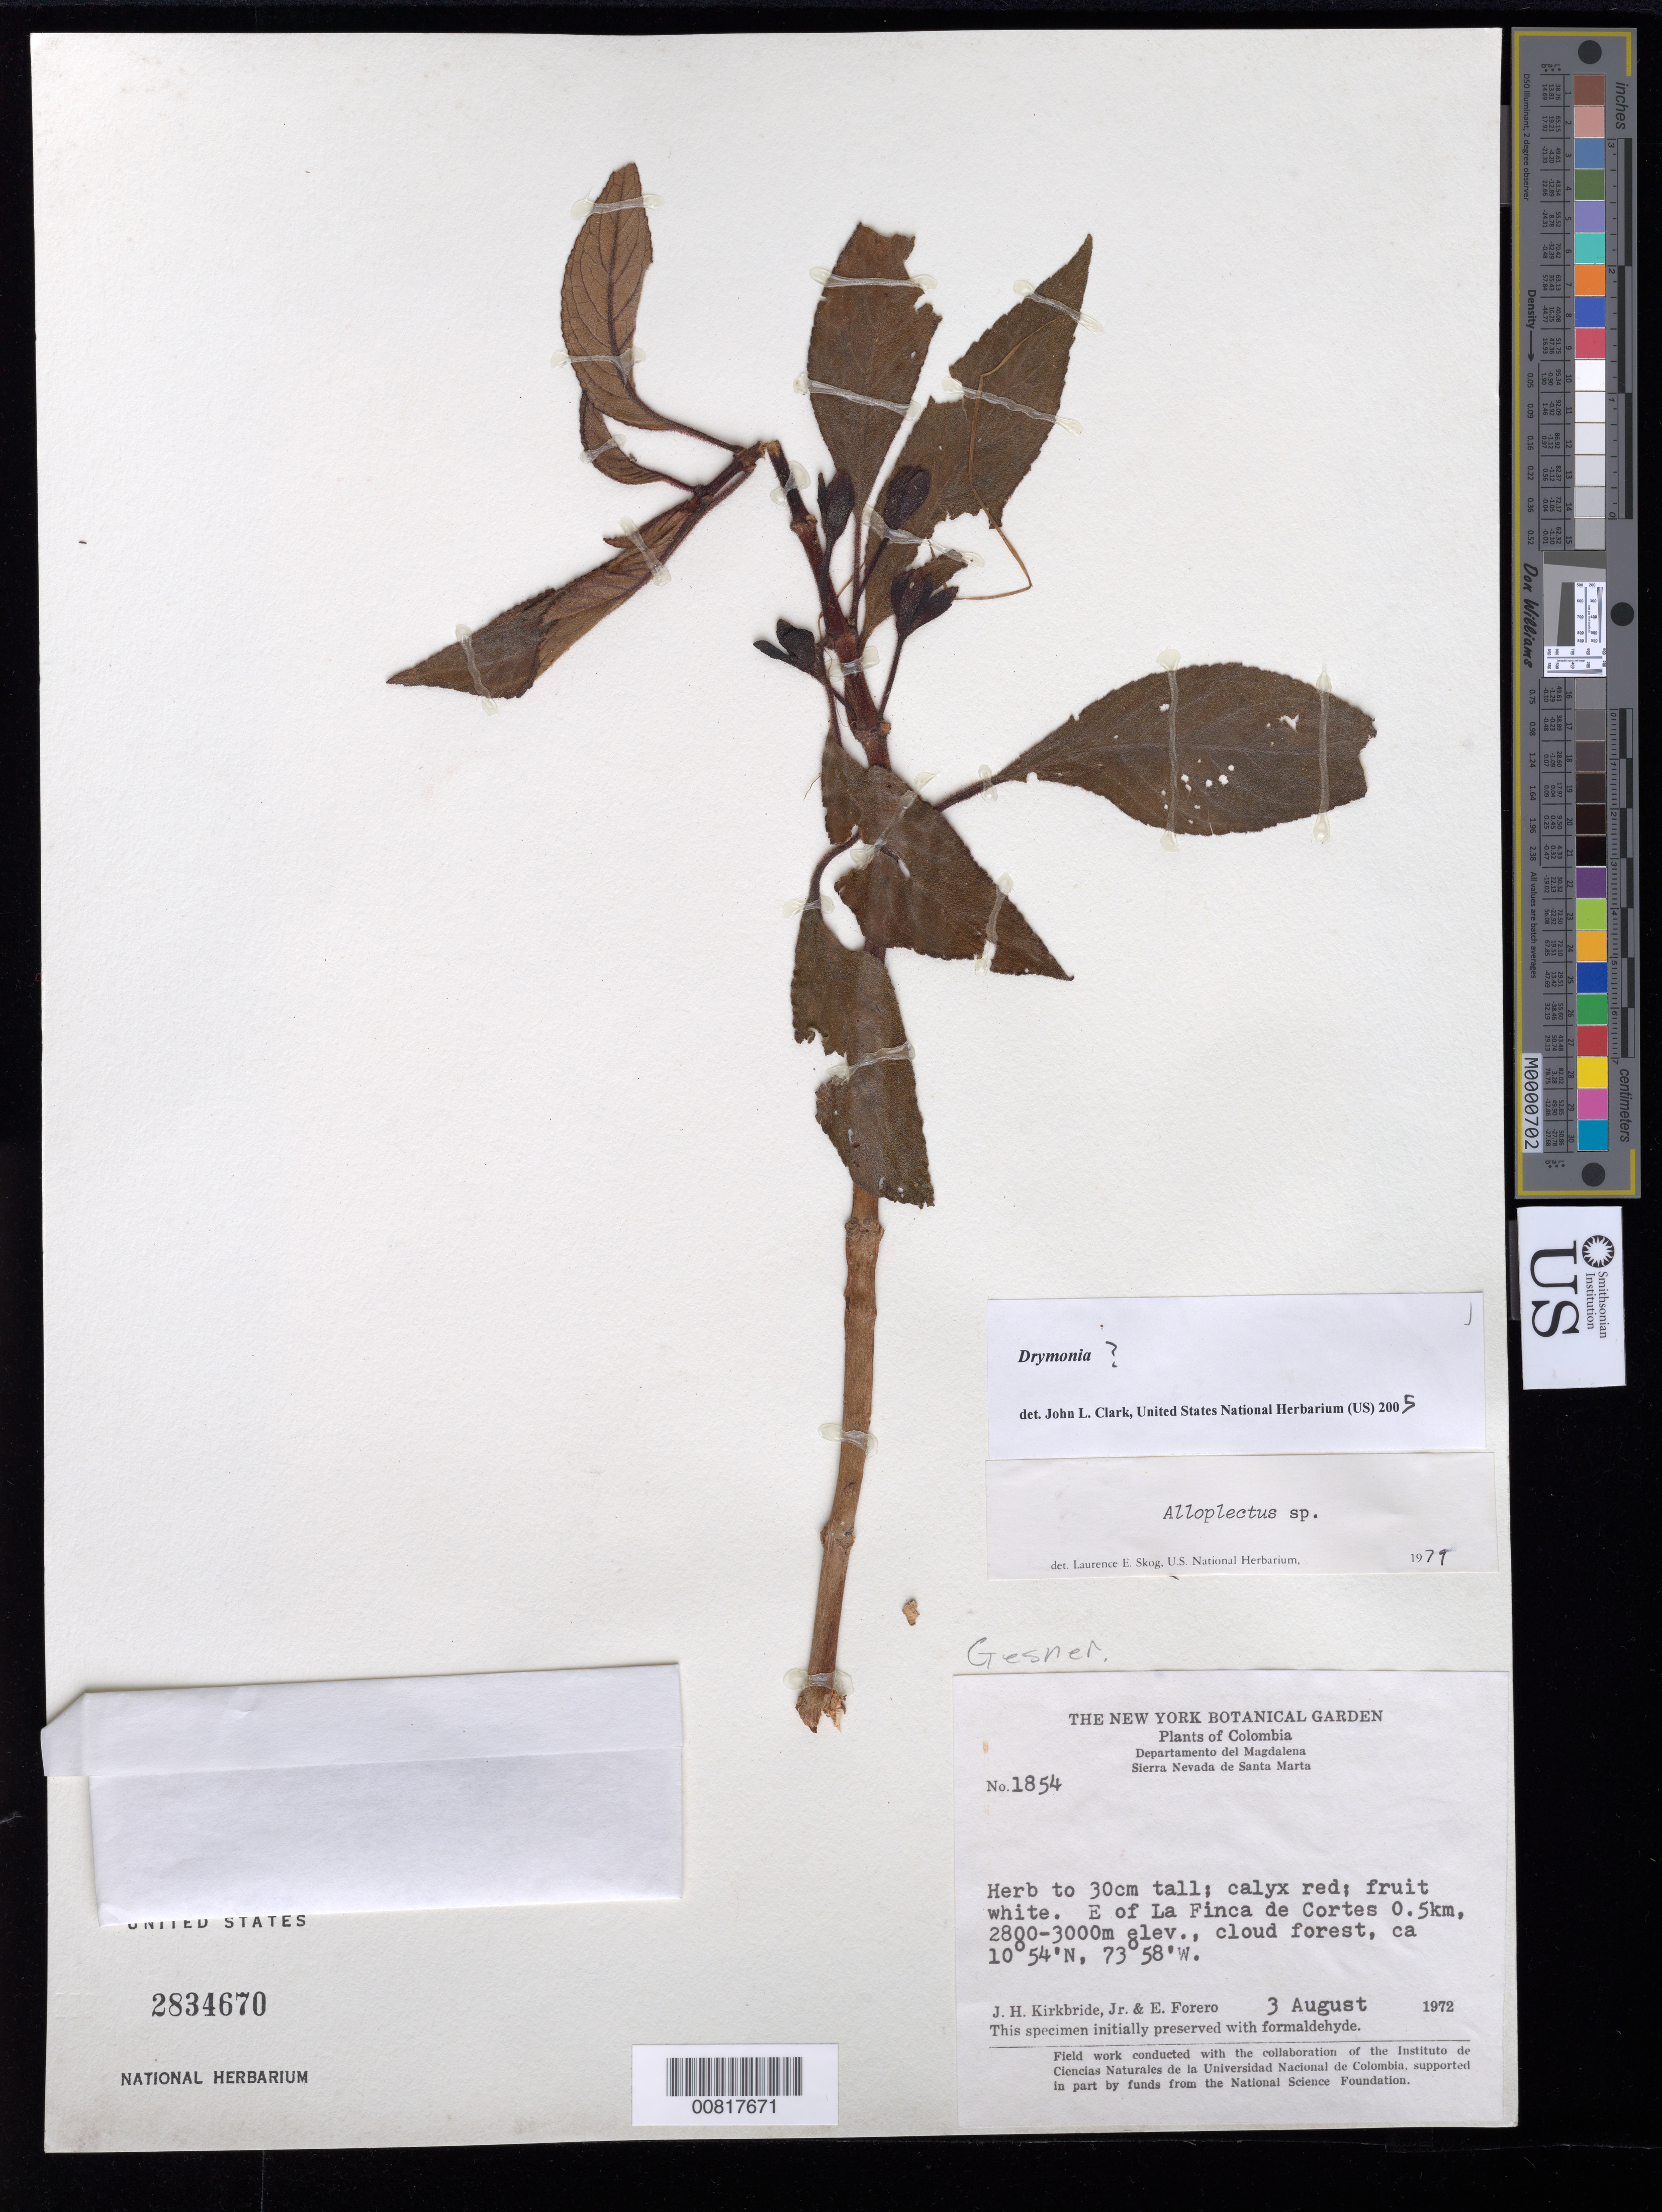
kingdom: Plantae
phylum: Tracheophyta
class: Magnoliopsida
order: Lamiales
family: Gesneriaceae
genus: Drymonia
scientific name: Drymonia sp.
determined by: Clark, J. L., (SEL), The Marie Selby Botanical Garden (UNITED STATES)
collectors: J. H. Kirkbride & E. Forero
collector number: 1854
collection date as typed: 03 Aug 1972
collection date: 1972-08-03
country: Colombia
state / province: Magdalena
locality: Sierra Nevada de Santa Marta, E of La finca de Cortes 0.5 km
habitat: Cloud forest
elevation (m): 2800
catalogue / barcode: US 2834670